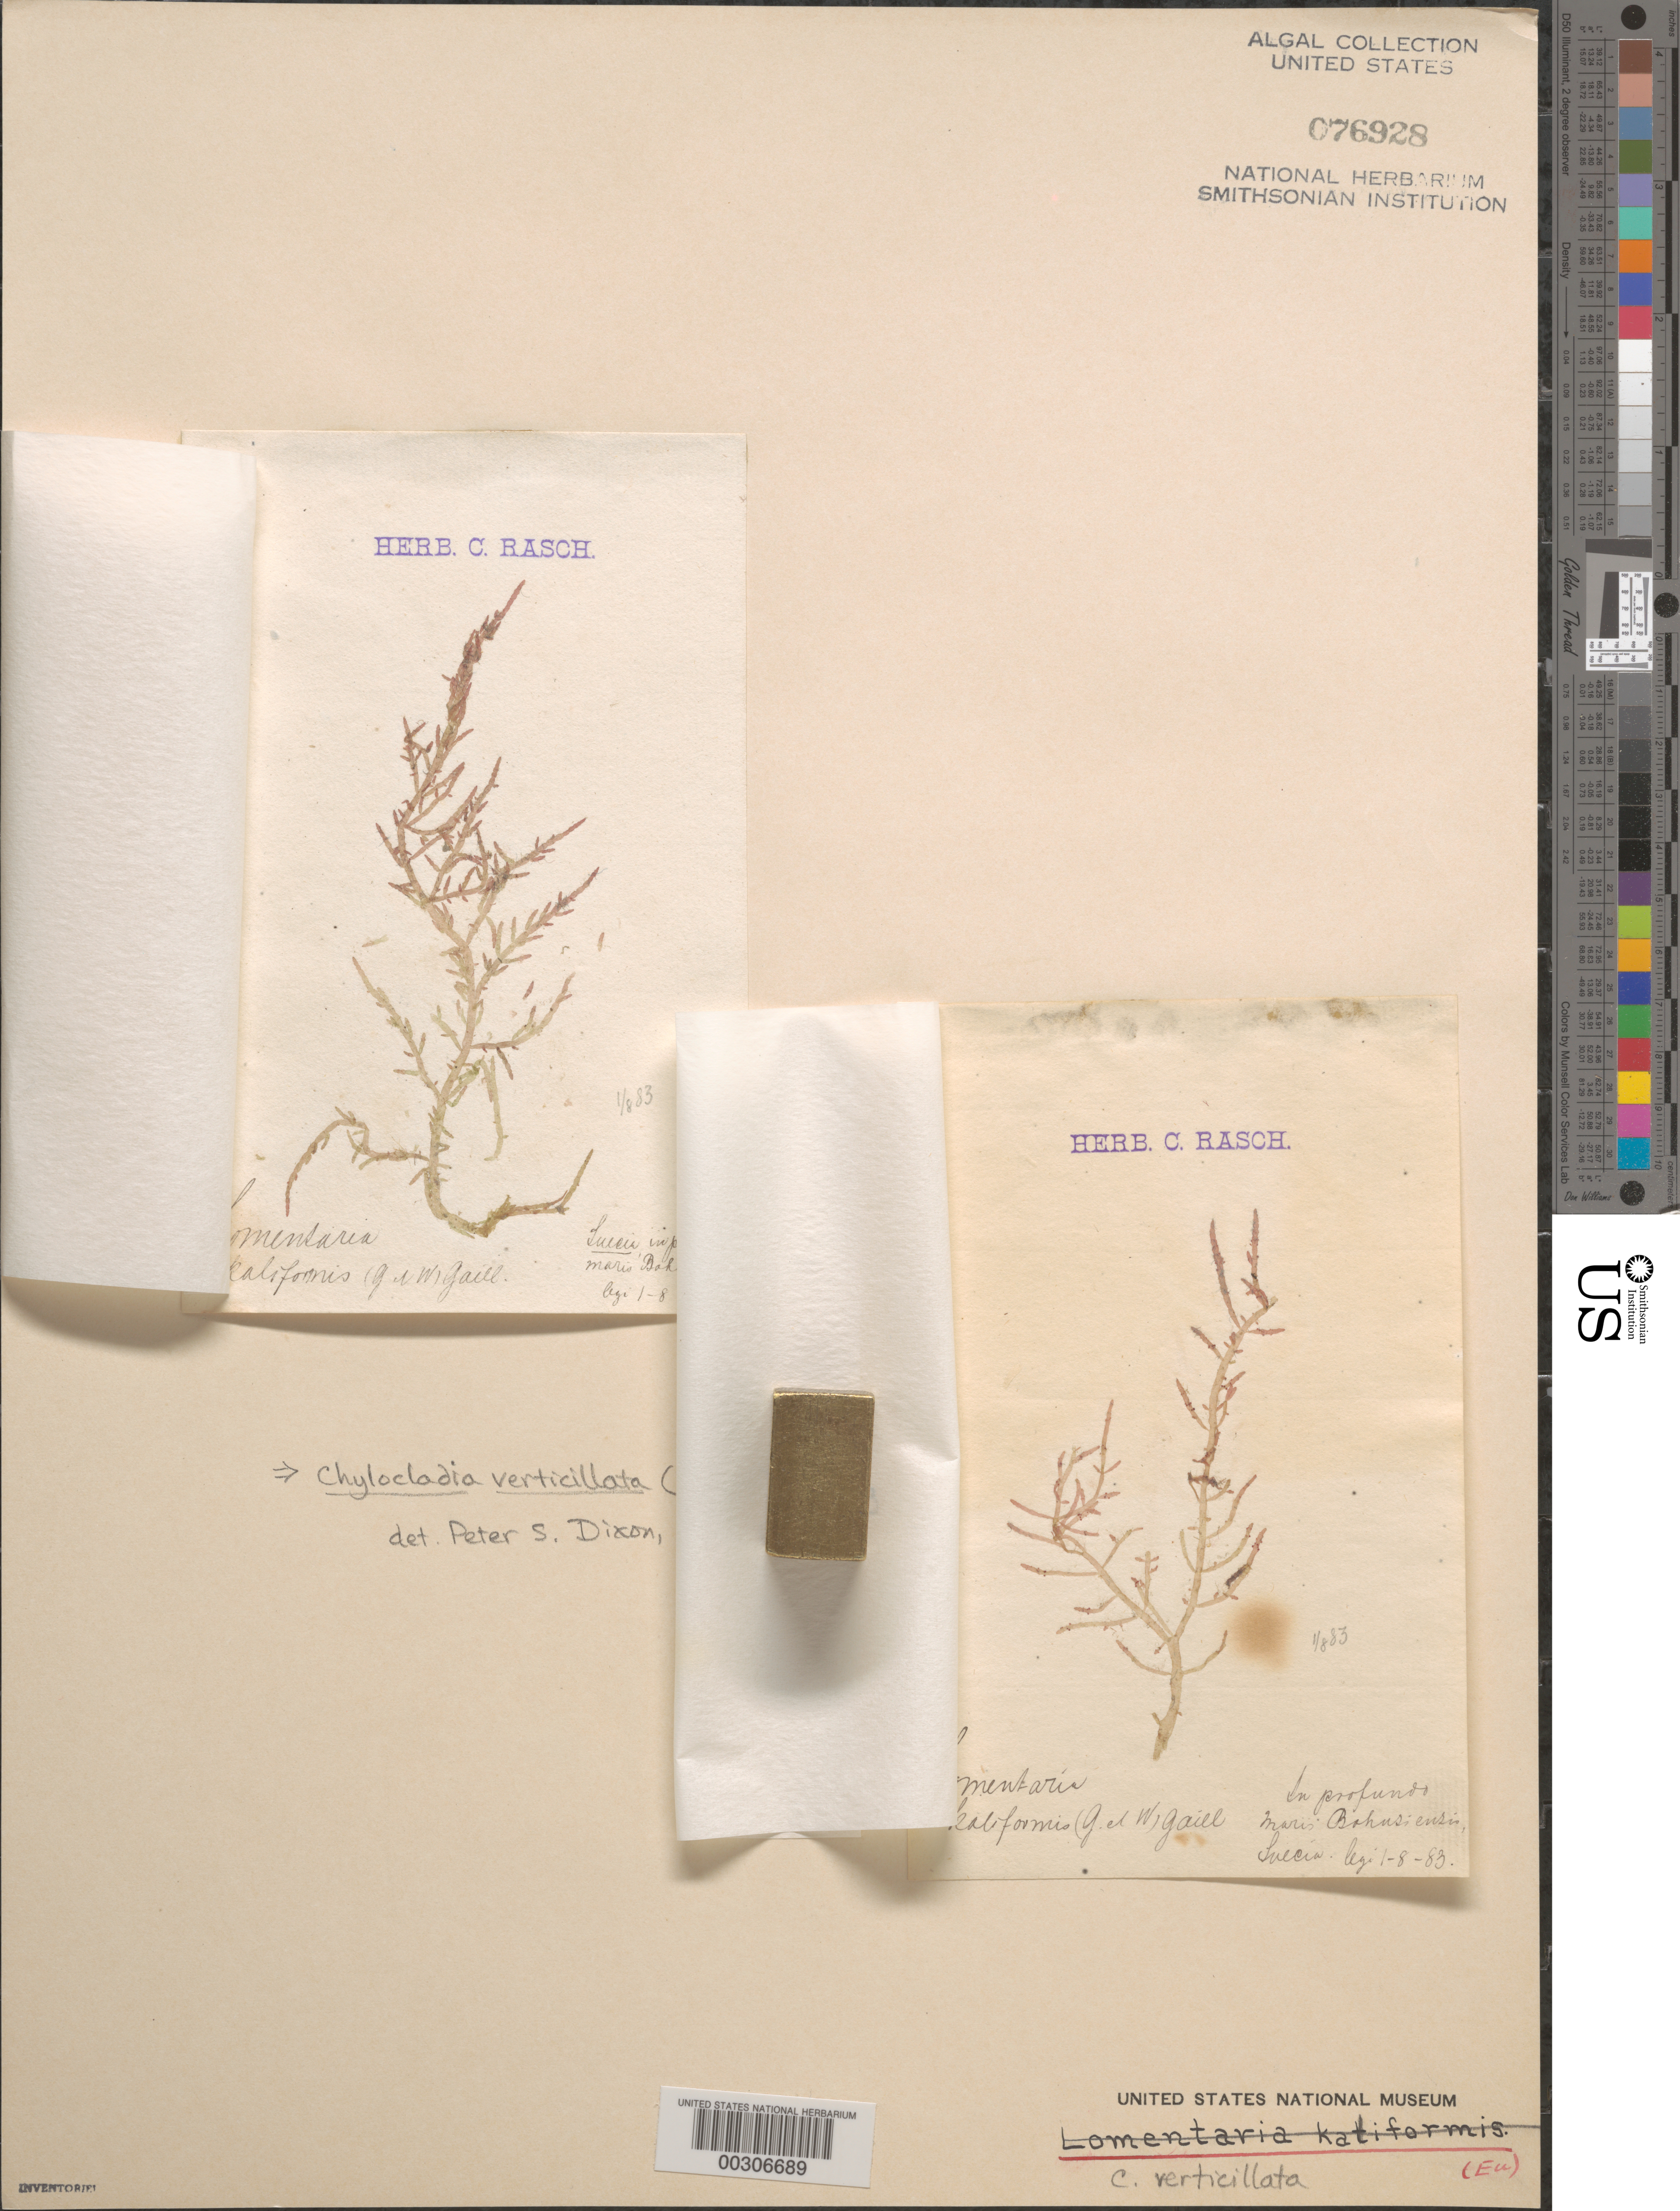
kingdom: Plantae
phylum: Rhodophyta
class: Florideophyceae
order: Rhodymeniales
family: Champiaceae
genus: Chylocladia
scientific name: Chylocladia verticillata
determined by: Dixon, P. S.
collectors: C. Rasch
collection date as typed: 01 Aug 1883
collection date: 1883-08-01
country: Sweden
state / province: Västra Götaland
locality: Bohus bay (maris bahusiensis)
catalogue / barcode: US 76928